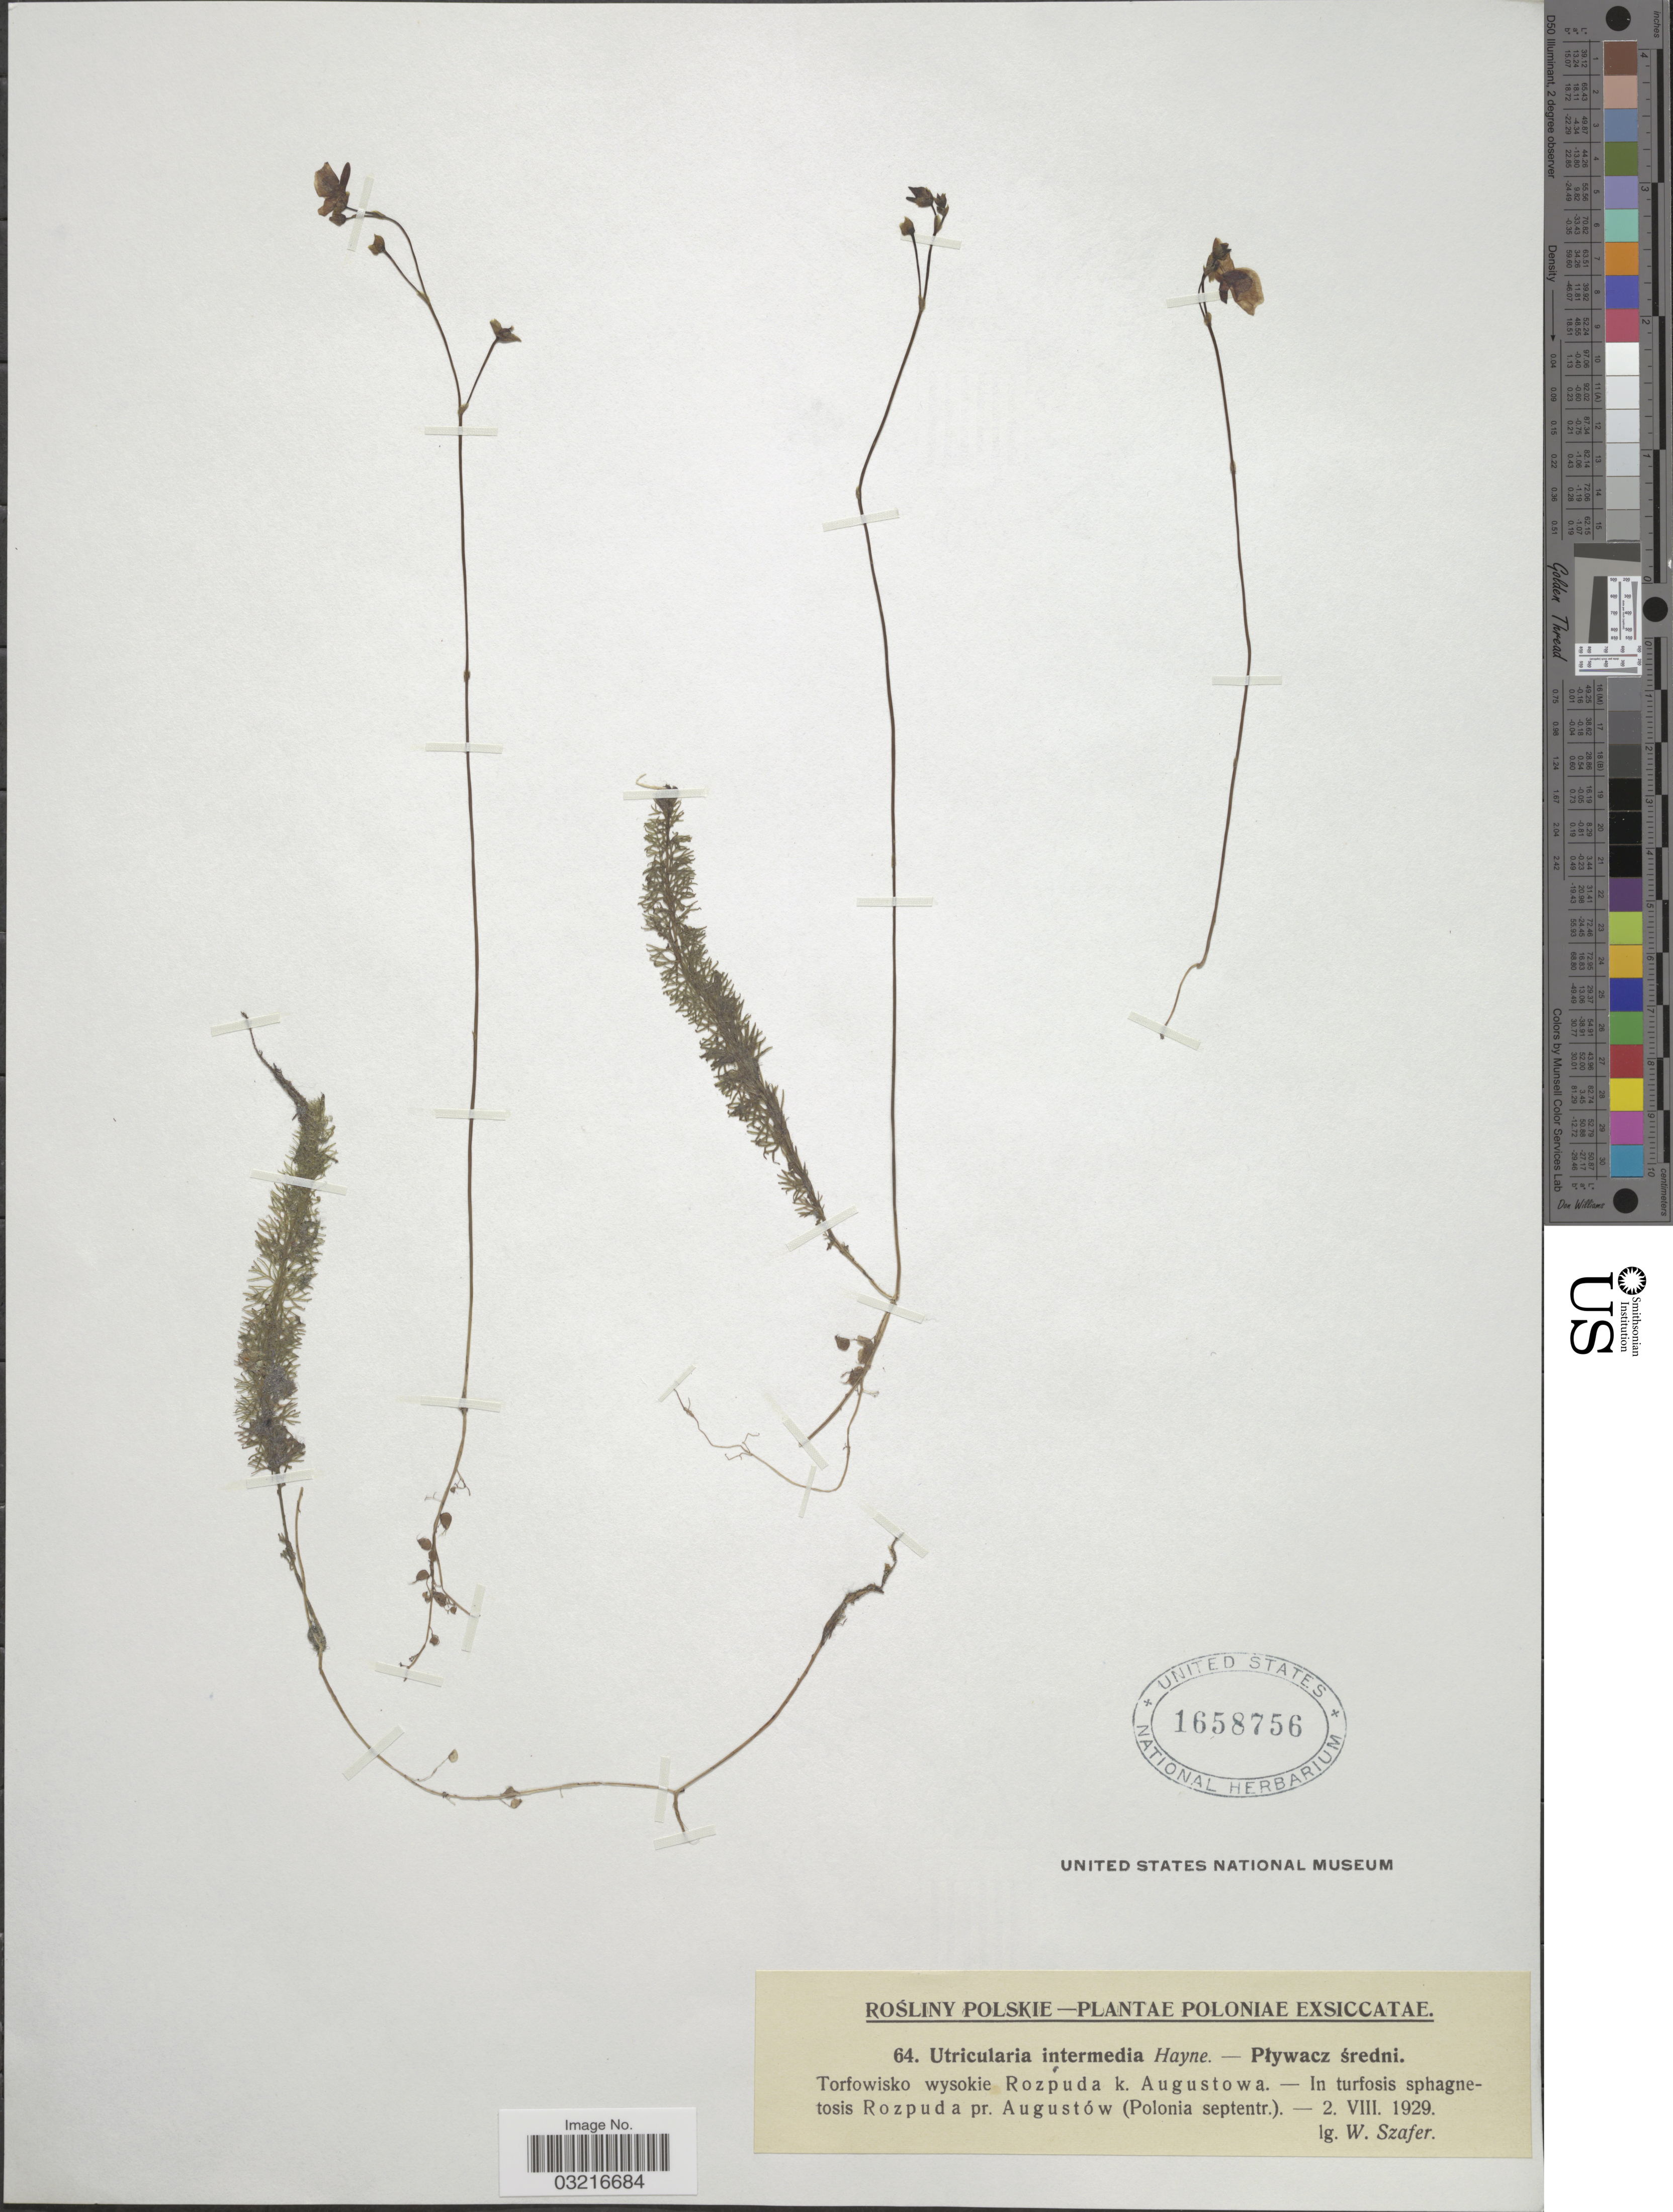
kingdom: Plantae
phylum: Tracheophyta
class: Magnoliopsida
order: Lamiales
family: Lentibulariaceae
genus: Utricularia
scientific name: Utricularia intermedia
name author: Hayne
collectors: W. Szafer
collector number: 64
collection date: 1929-08-02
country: Poland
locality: Poloniae Exsiccatae. Torfowisko wysokie Rozpuda k. Augustowa. - In turfosis sphagnetosis Rozpuda pr. Augustów (Polonia septentr.).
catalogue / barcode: US 1658756